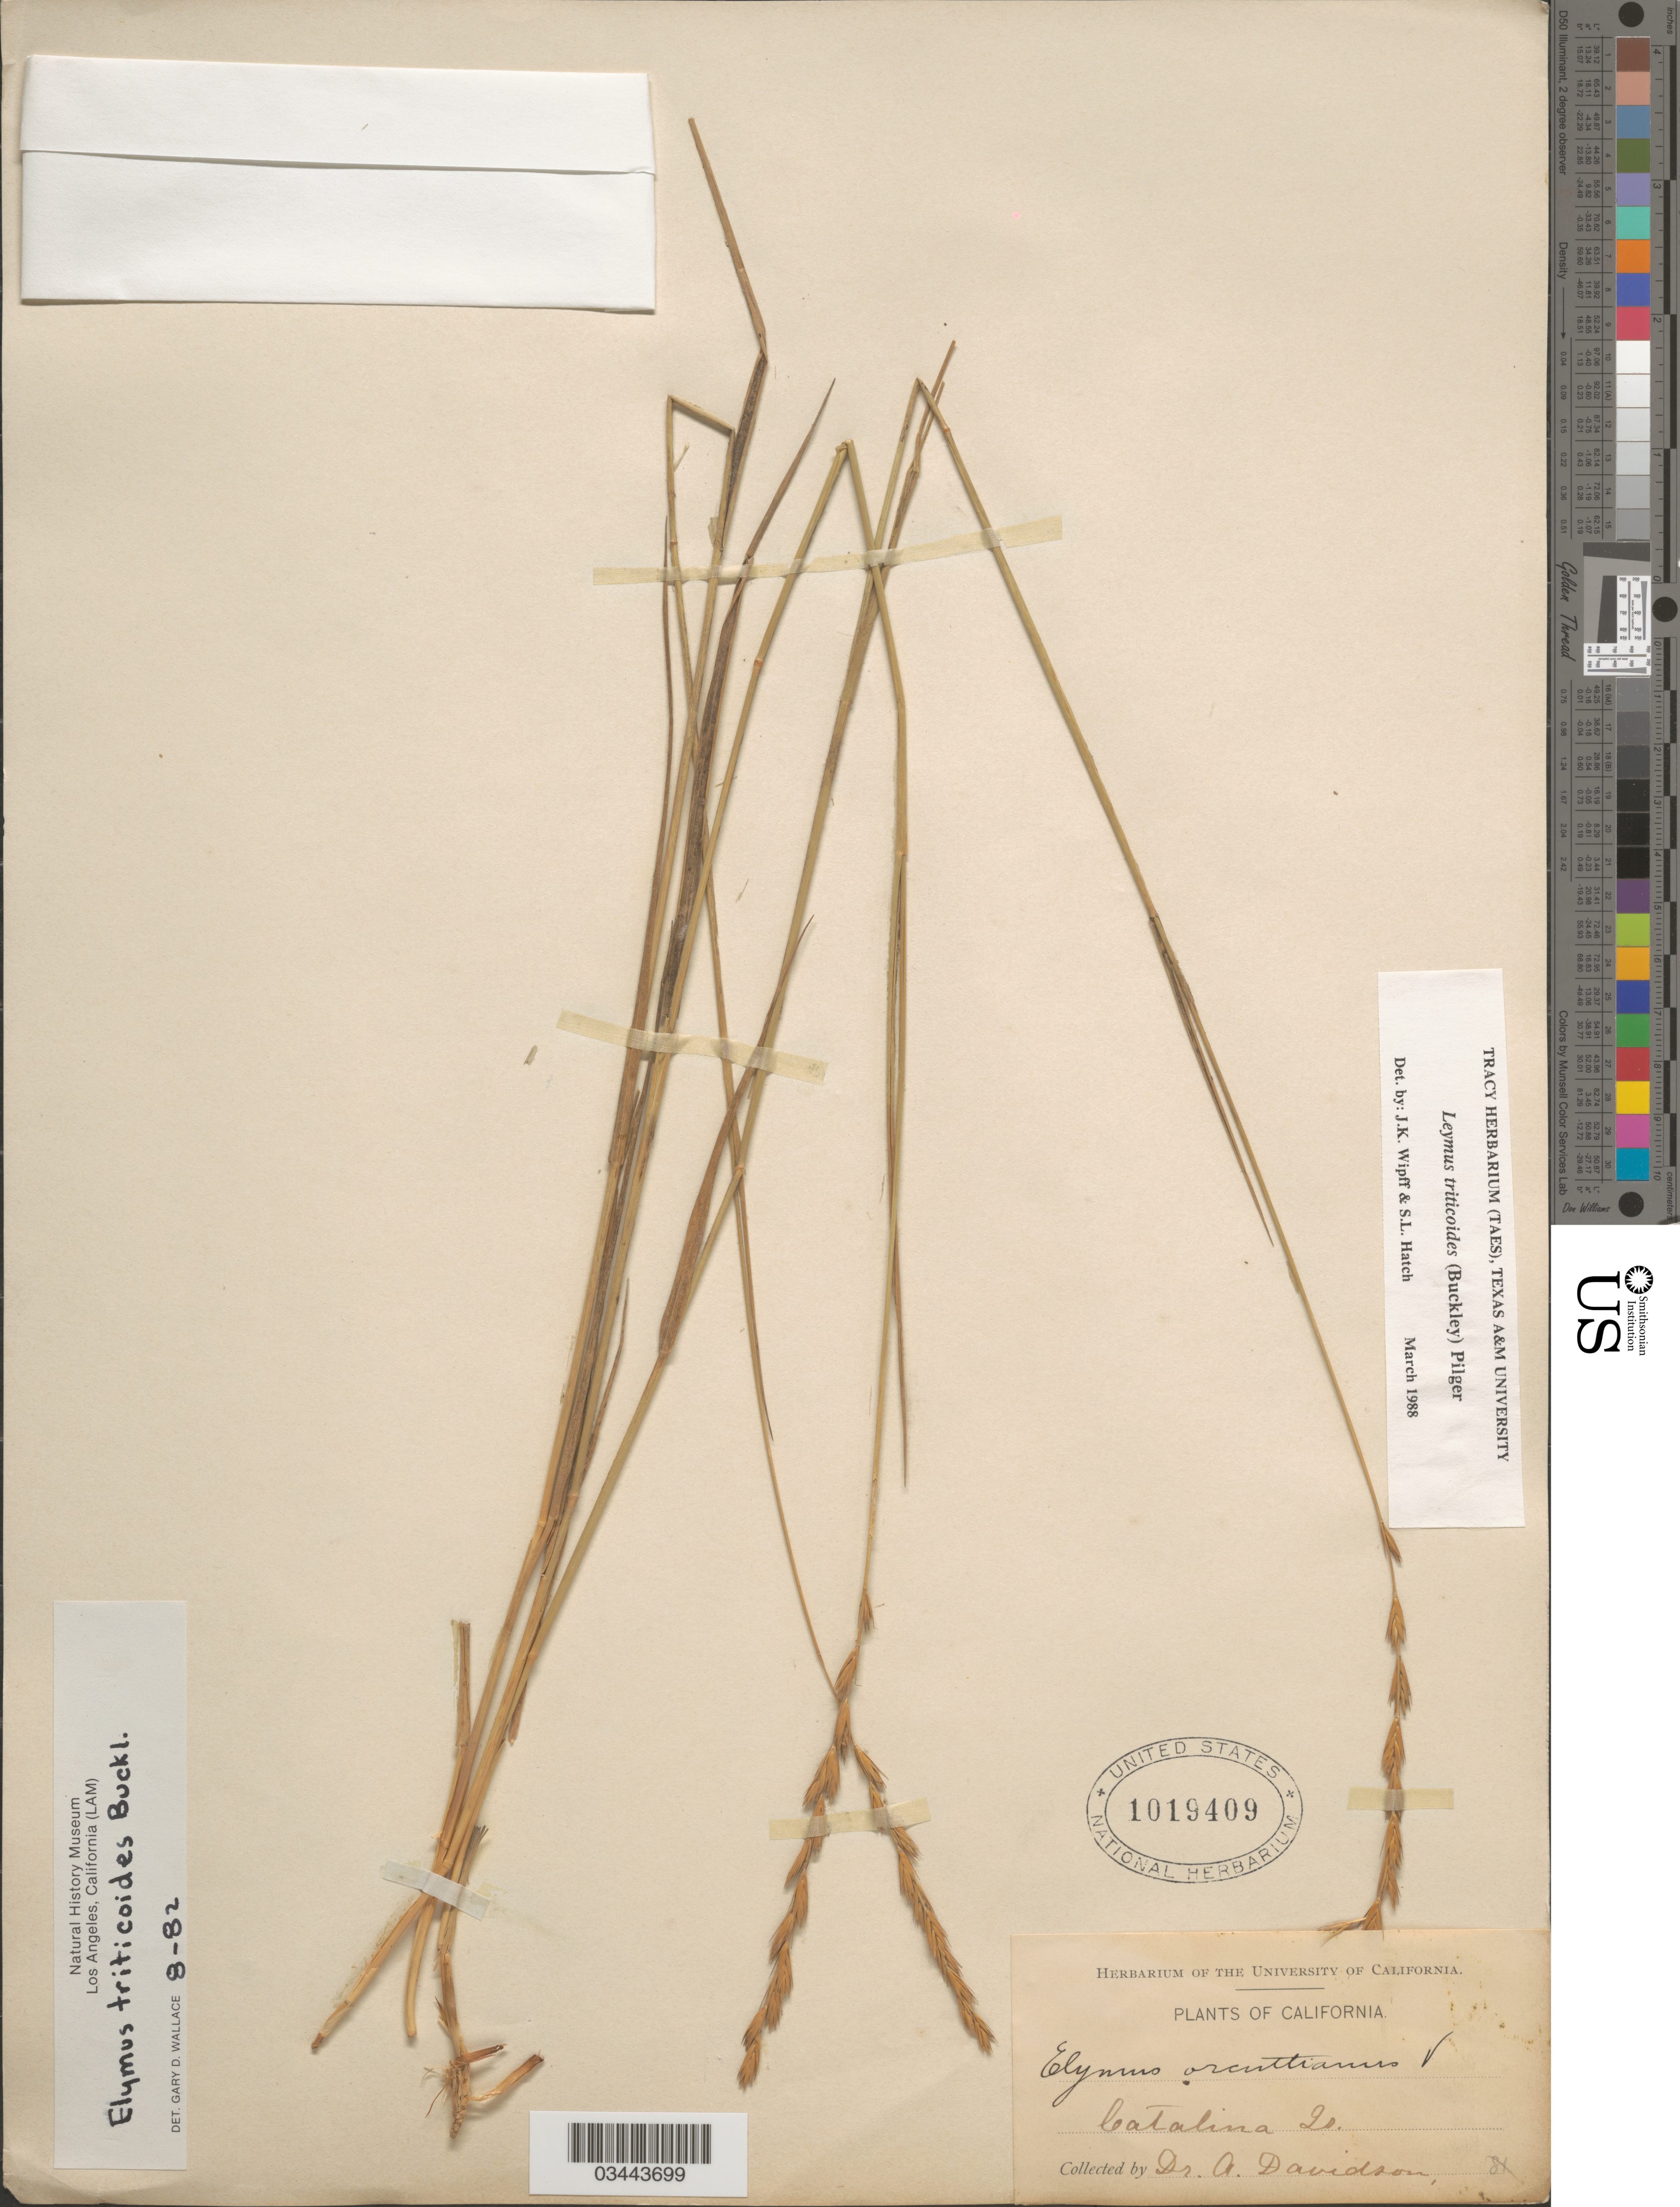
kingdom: Plantae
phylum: Tracheophyta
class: Liliopsida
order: Poales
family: Poaceae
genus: Leymus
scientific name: Leymus triticoides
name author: (Buckley) Pilg.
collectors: A. Davidson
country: United States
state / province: California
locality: Catalina Is.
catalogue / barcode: US 1019409